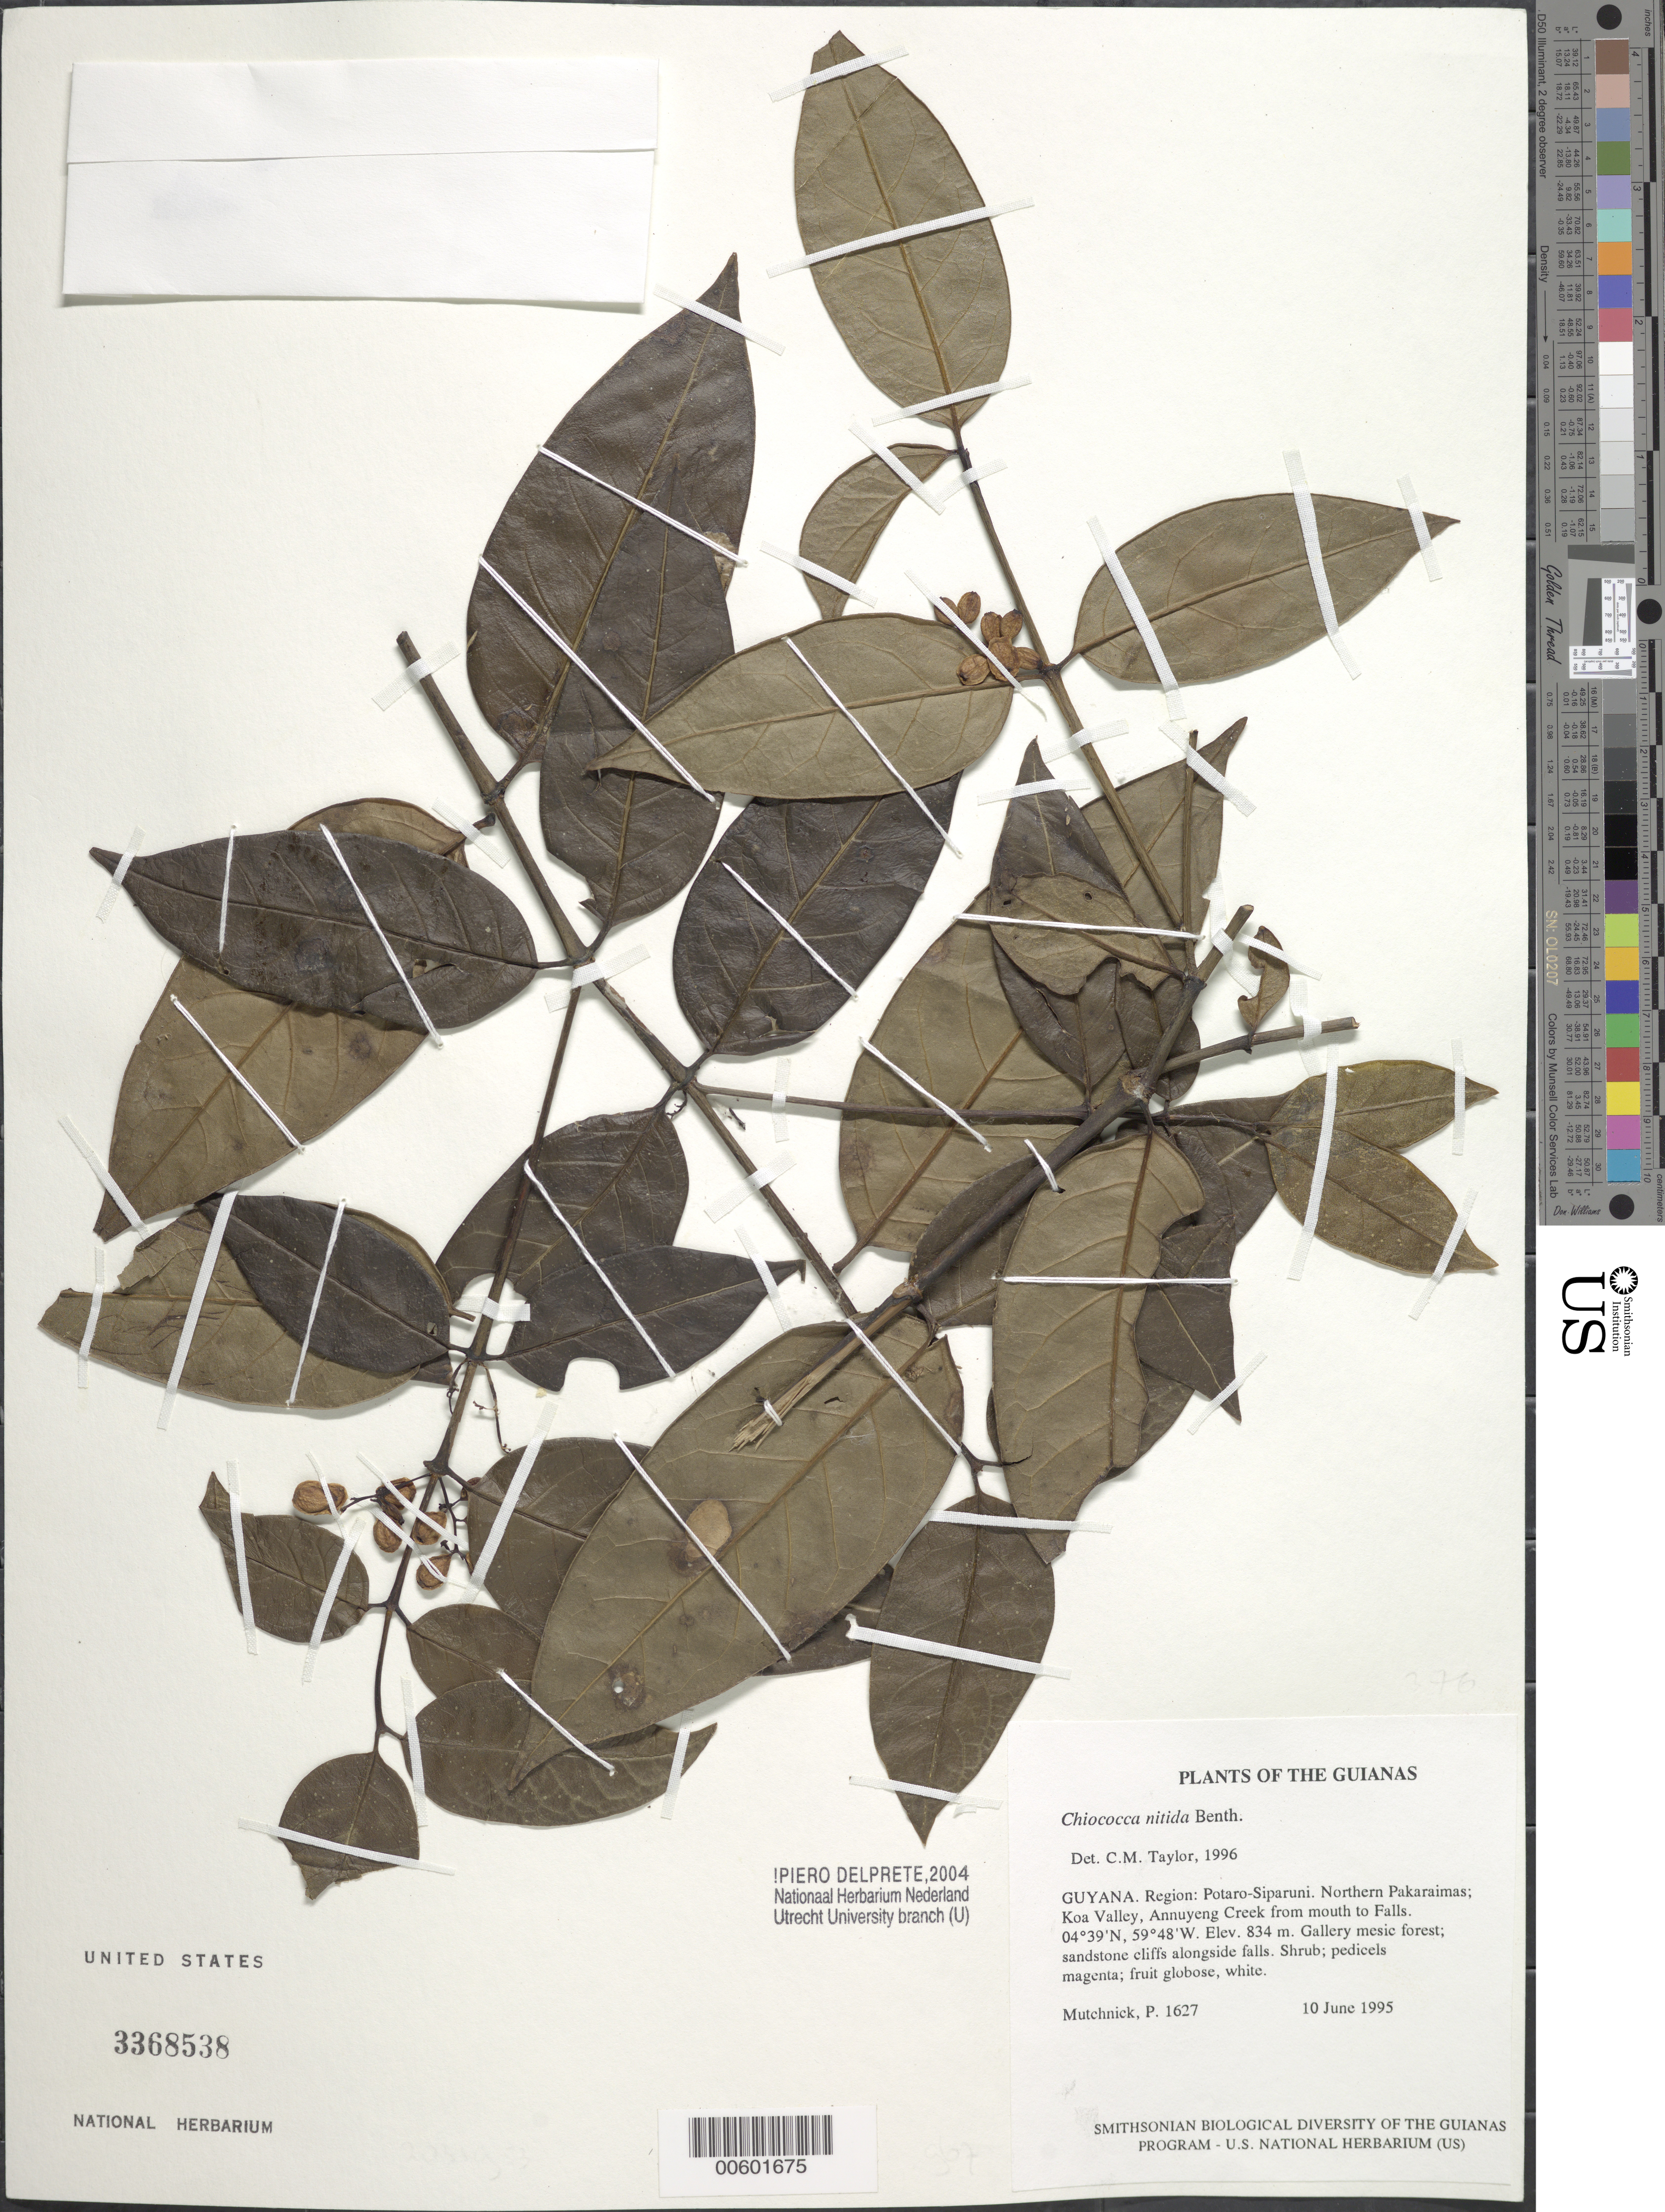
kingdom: Plantae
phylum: Tracheophyta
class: Magnoliopsida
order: Gentianales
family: Rubiaceae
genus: Chiococca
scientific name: Chiococca nitida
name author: Benth.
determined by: Delprete, P. G., Herb. de Guyane Cay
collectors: P. Mutchnick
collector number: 1627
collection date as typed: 10 June 1995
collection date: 1995-06-10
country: Guyana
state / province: Potaro-Siparuni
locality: Northern Pakaraimas; Koa Valley, Annuyeng Creek from mouth to Falls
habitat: Gallery mesic forest; sandstone cliffs alongside falls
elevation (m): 834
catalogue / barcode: US 3368538